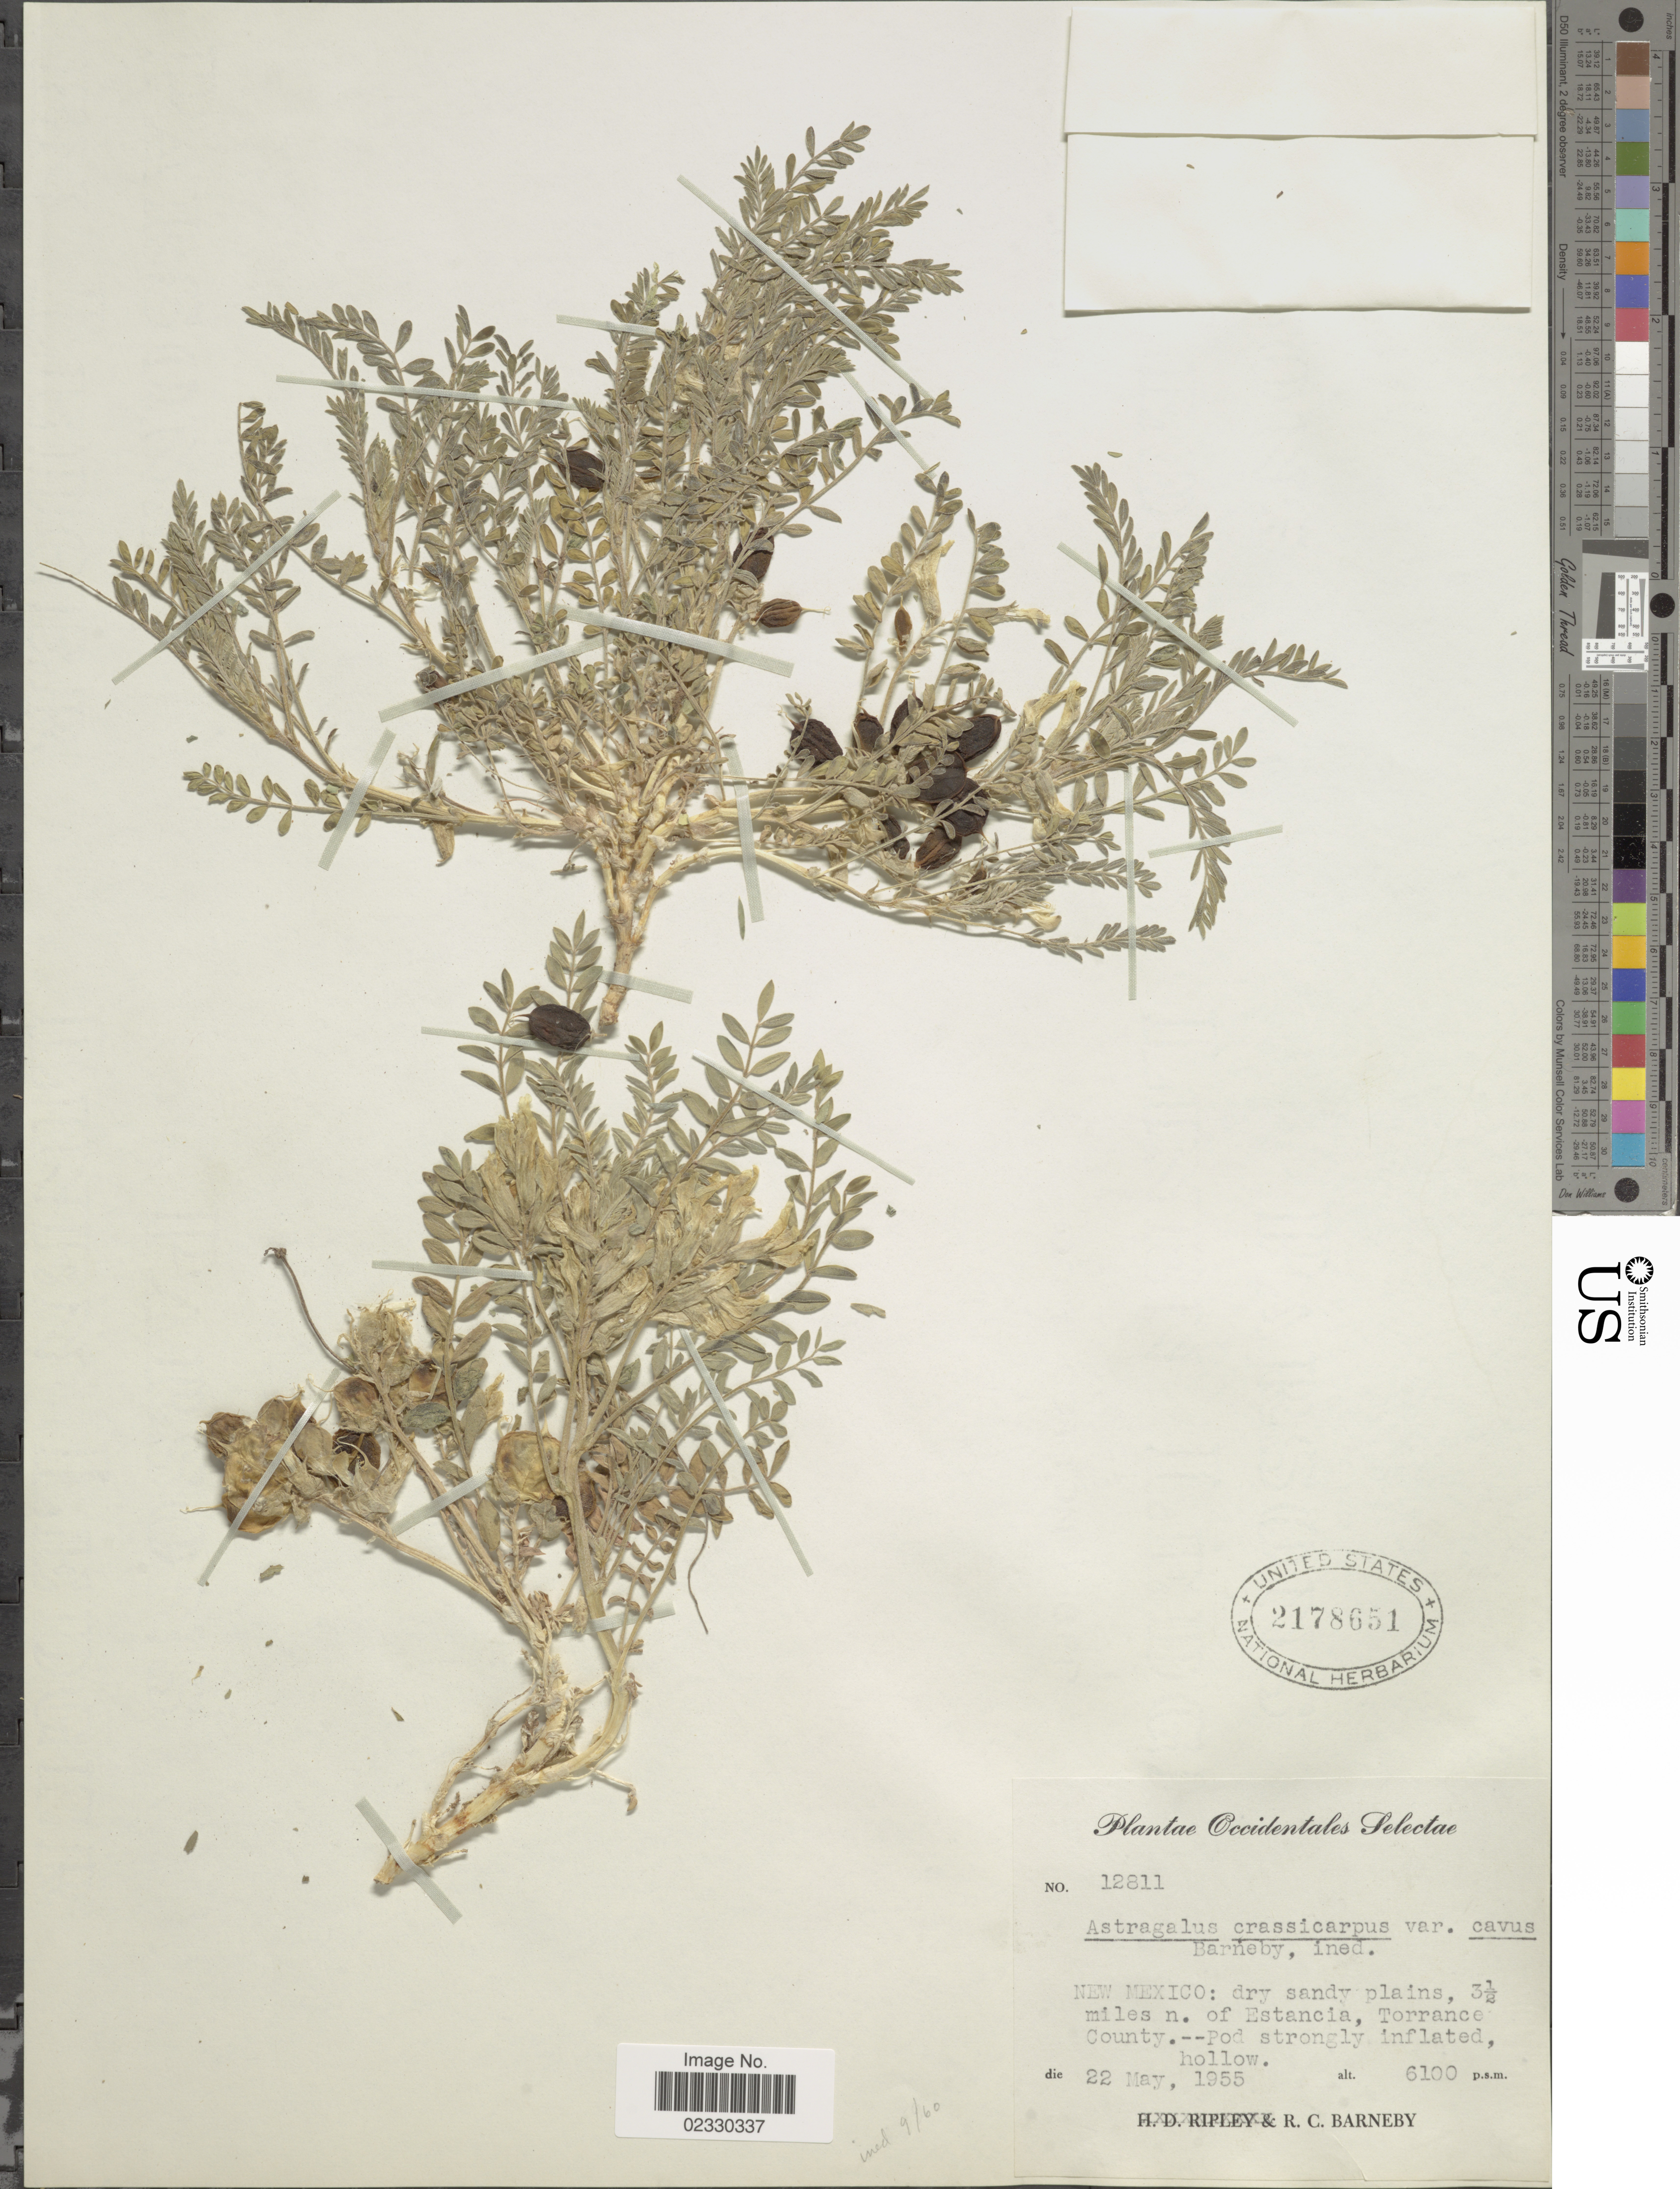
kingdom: Plantae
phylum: Tracheophyta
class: Magnoliopsida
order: Fabales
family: Fabaceae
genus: Astragalus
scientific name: Astragalus crassicarpus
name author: Nutt.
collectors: R. C. Barneby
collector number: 12811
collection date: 1955-05-22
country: United States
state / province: New Mexico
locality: Occidentales Selectae, dry sandy plains, 3 1/2 miles n. of Estancia, Torrance County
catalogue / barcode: US 2178651